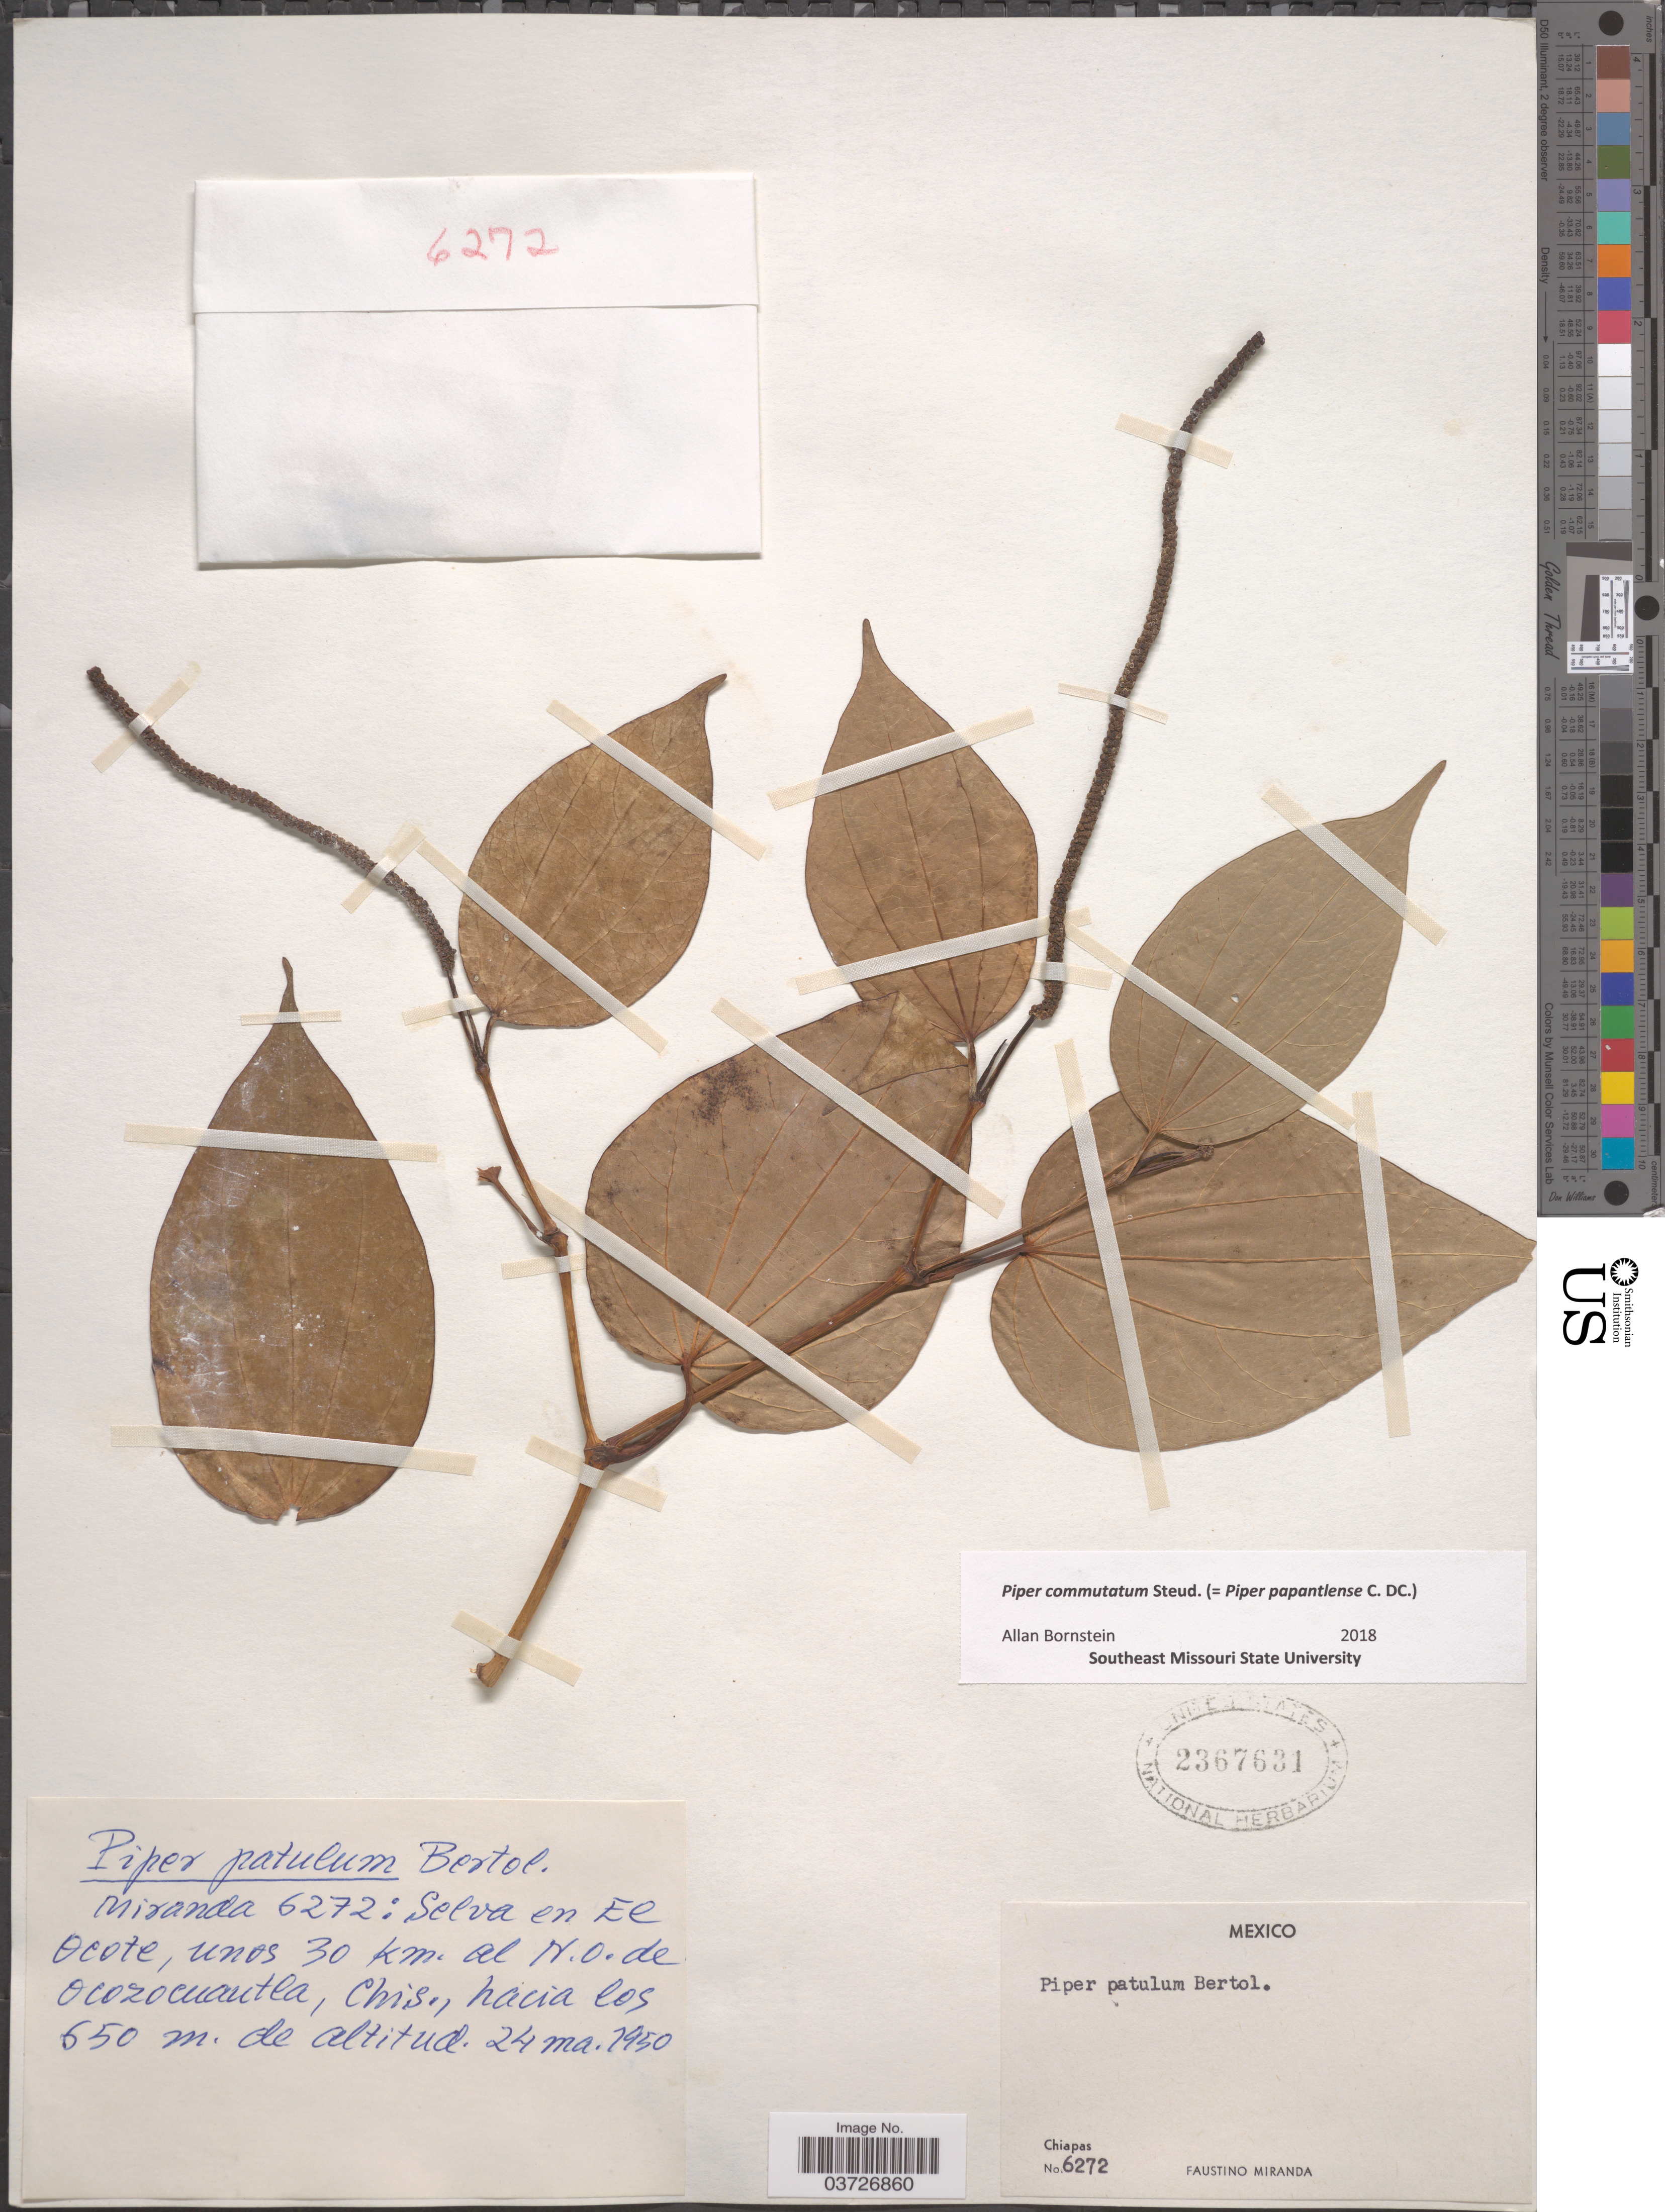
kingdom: Plantae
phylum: Tracheophyta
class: Magnoliopsida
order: Piperales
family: Piperaceae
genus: Piper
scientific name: Piper commutatum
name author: Steud.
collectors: F. Miranda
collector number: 6272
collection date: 1950-03-24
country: Mexico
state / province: Chiapas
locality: Selva en El Ocote, unos 30 km. al N.O. de Ocozocuautla.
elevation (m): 650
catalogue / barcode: US 2367631